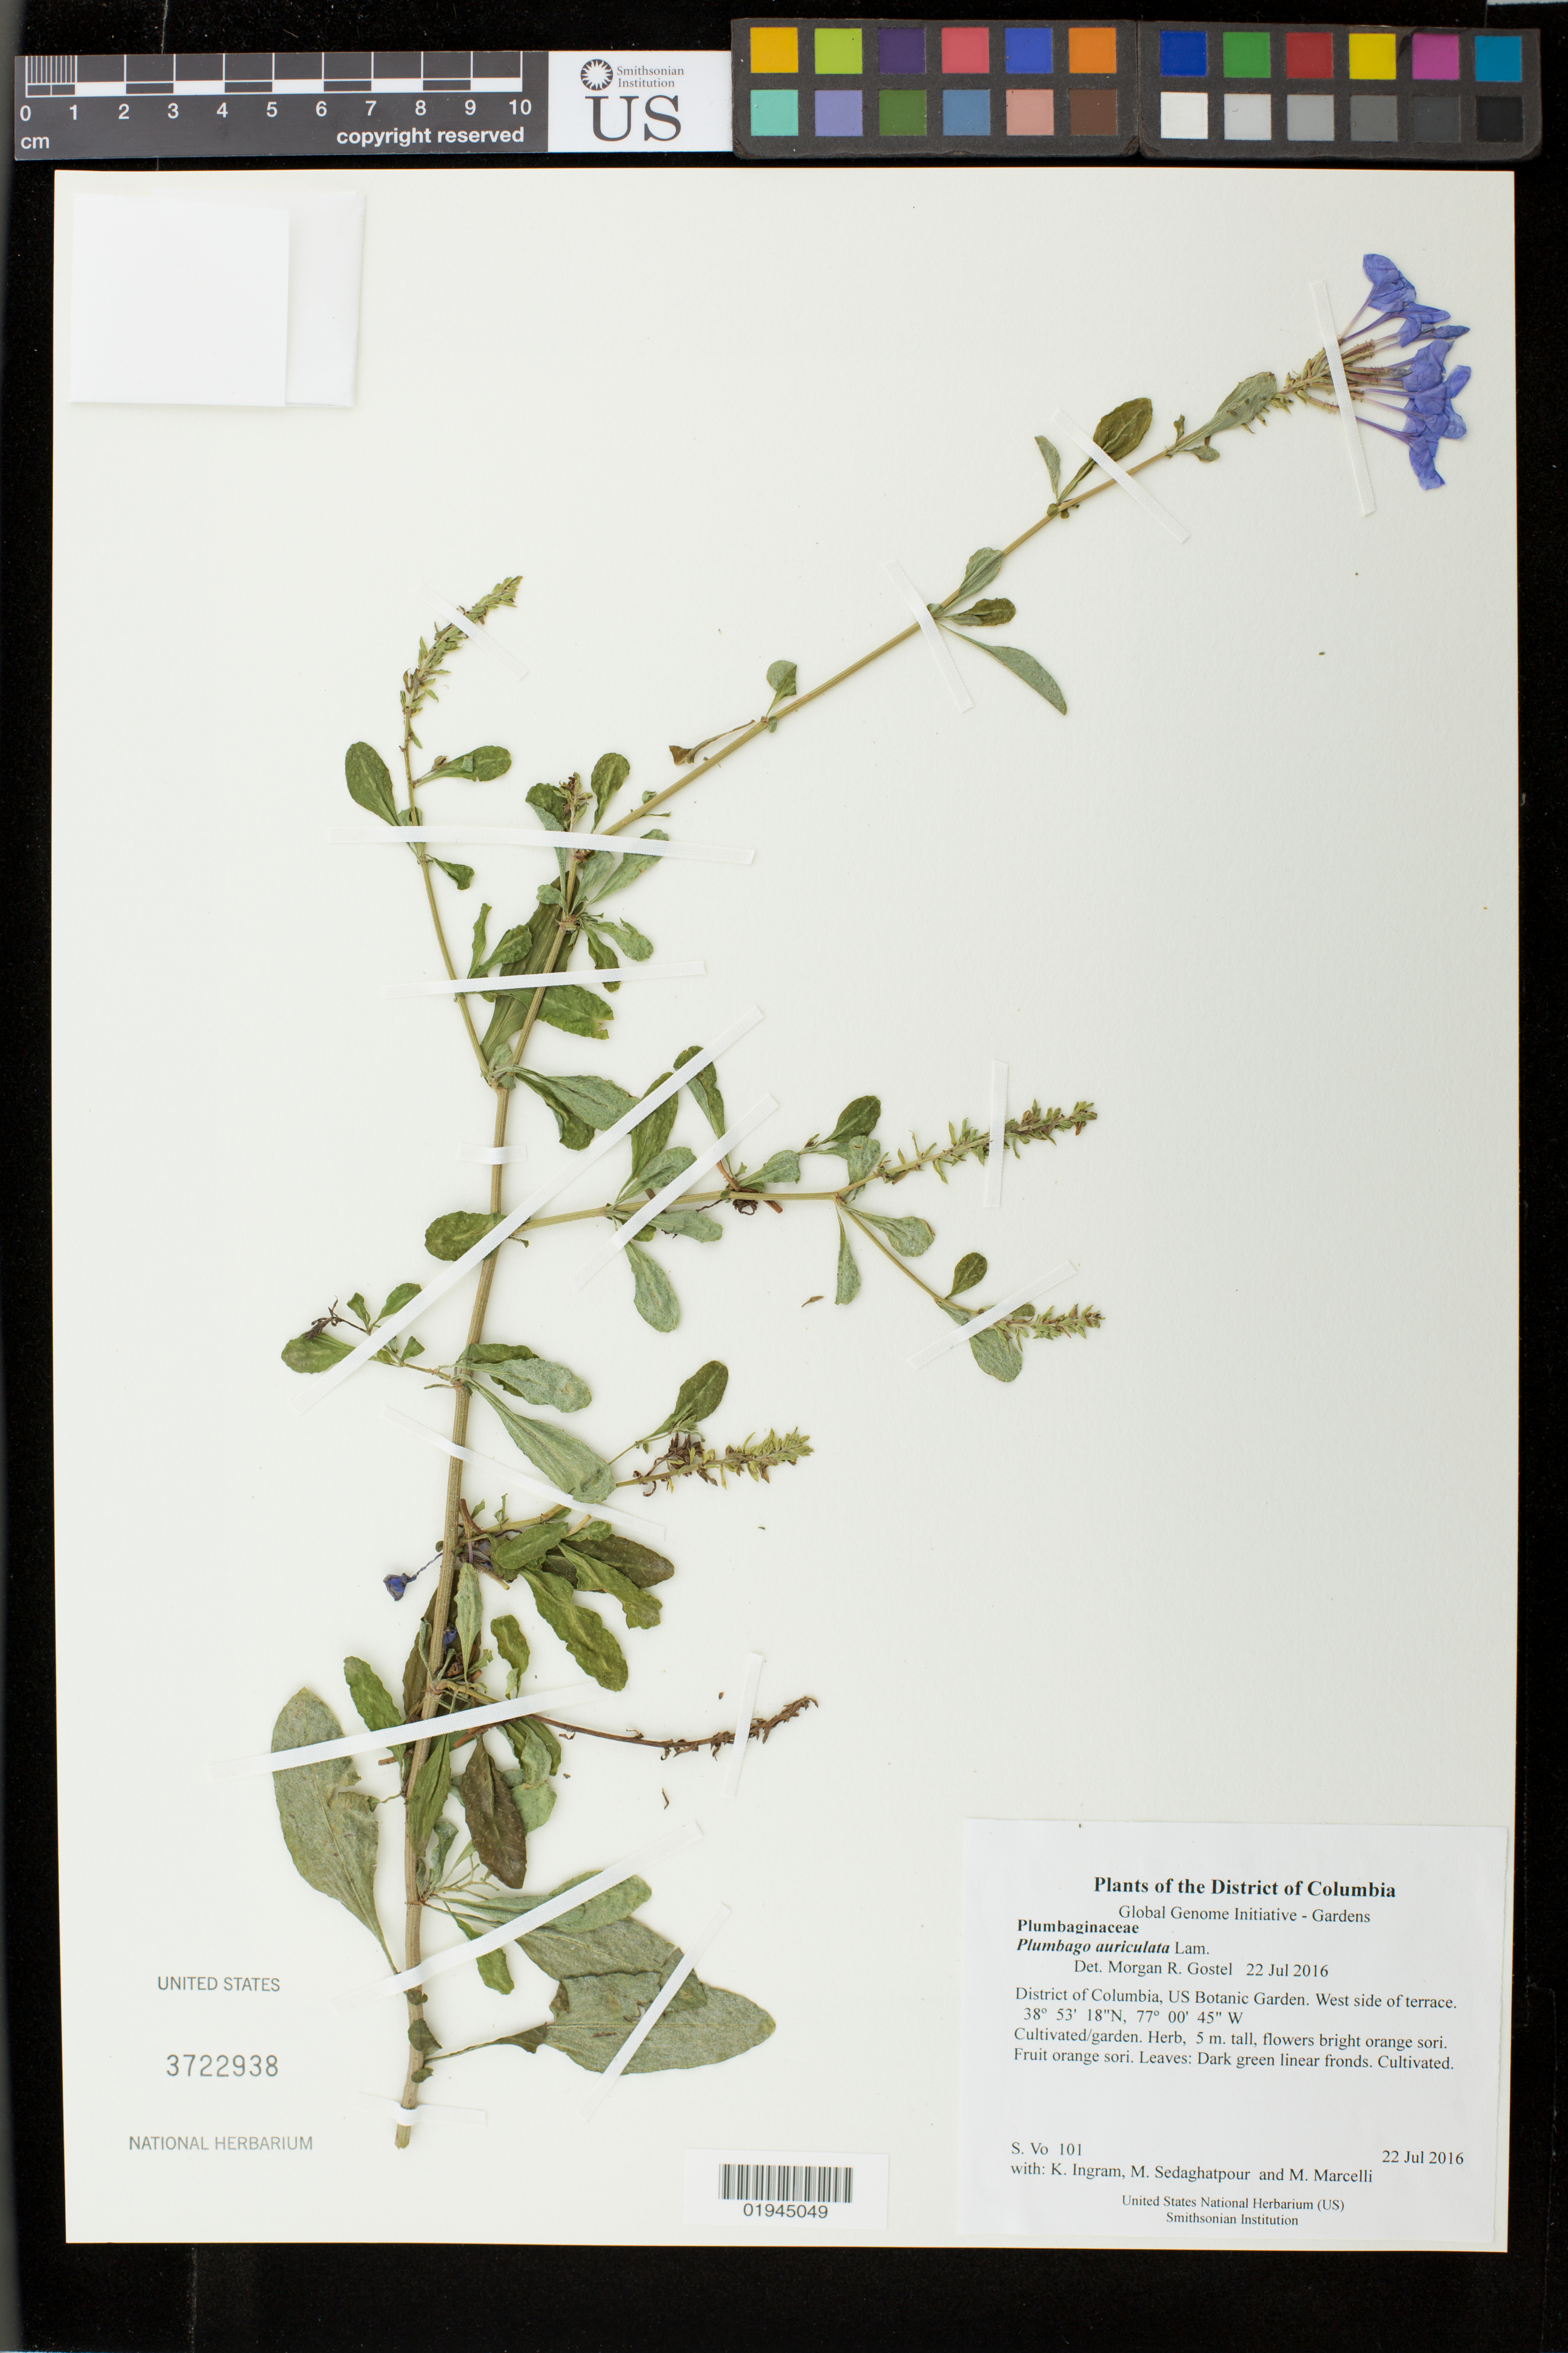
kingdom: Plantae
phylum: Tracheophyta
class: Magnoliopsida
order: Caryophyllales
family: Plumbaginaceae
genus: Plumbago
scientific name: Plumbago auriculata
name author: Lam.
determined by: Gostel, Morgan R., (BRIT), Botanical Research Institute of Texas (UNITED STATES)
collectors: S. Vo, K. S. Ingram, M. Sedaghatpour & M. Marcelli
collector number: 101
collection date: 2016-07-22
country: United States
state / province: District of Columbia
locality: US Botanic Garden. West side of terrace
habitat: Cultivated/garden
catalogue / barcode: US 3722938